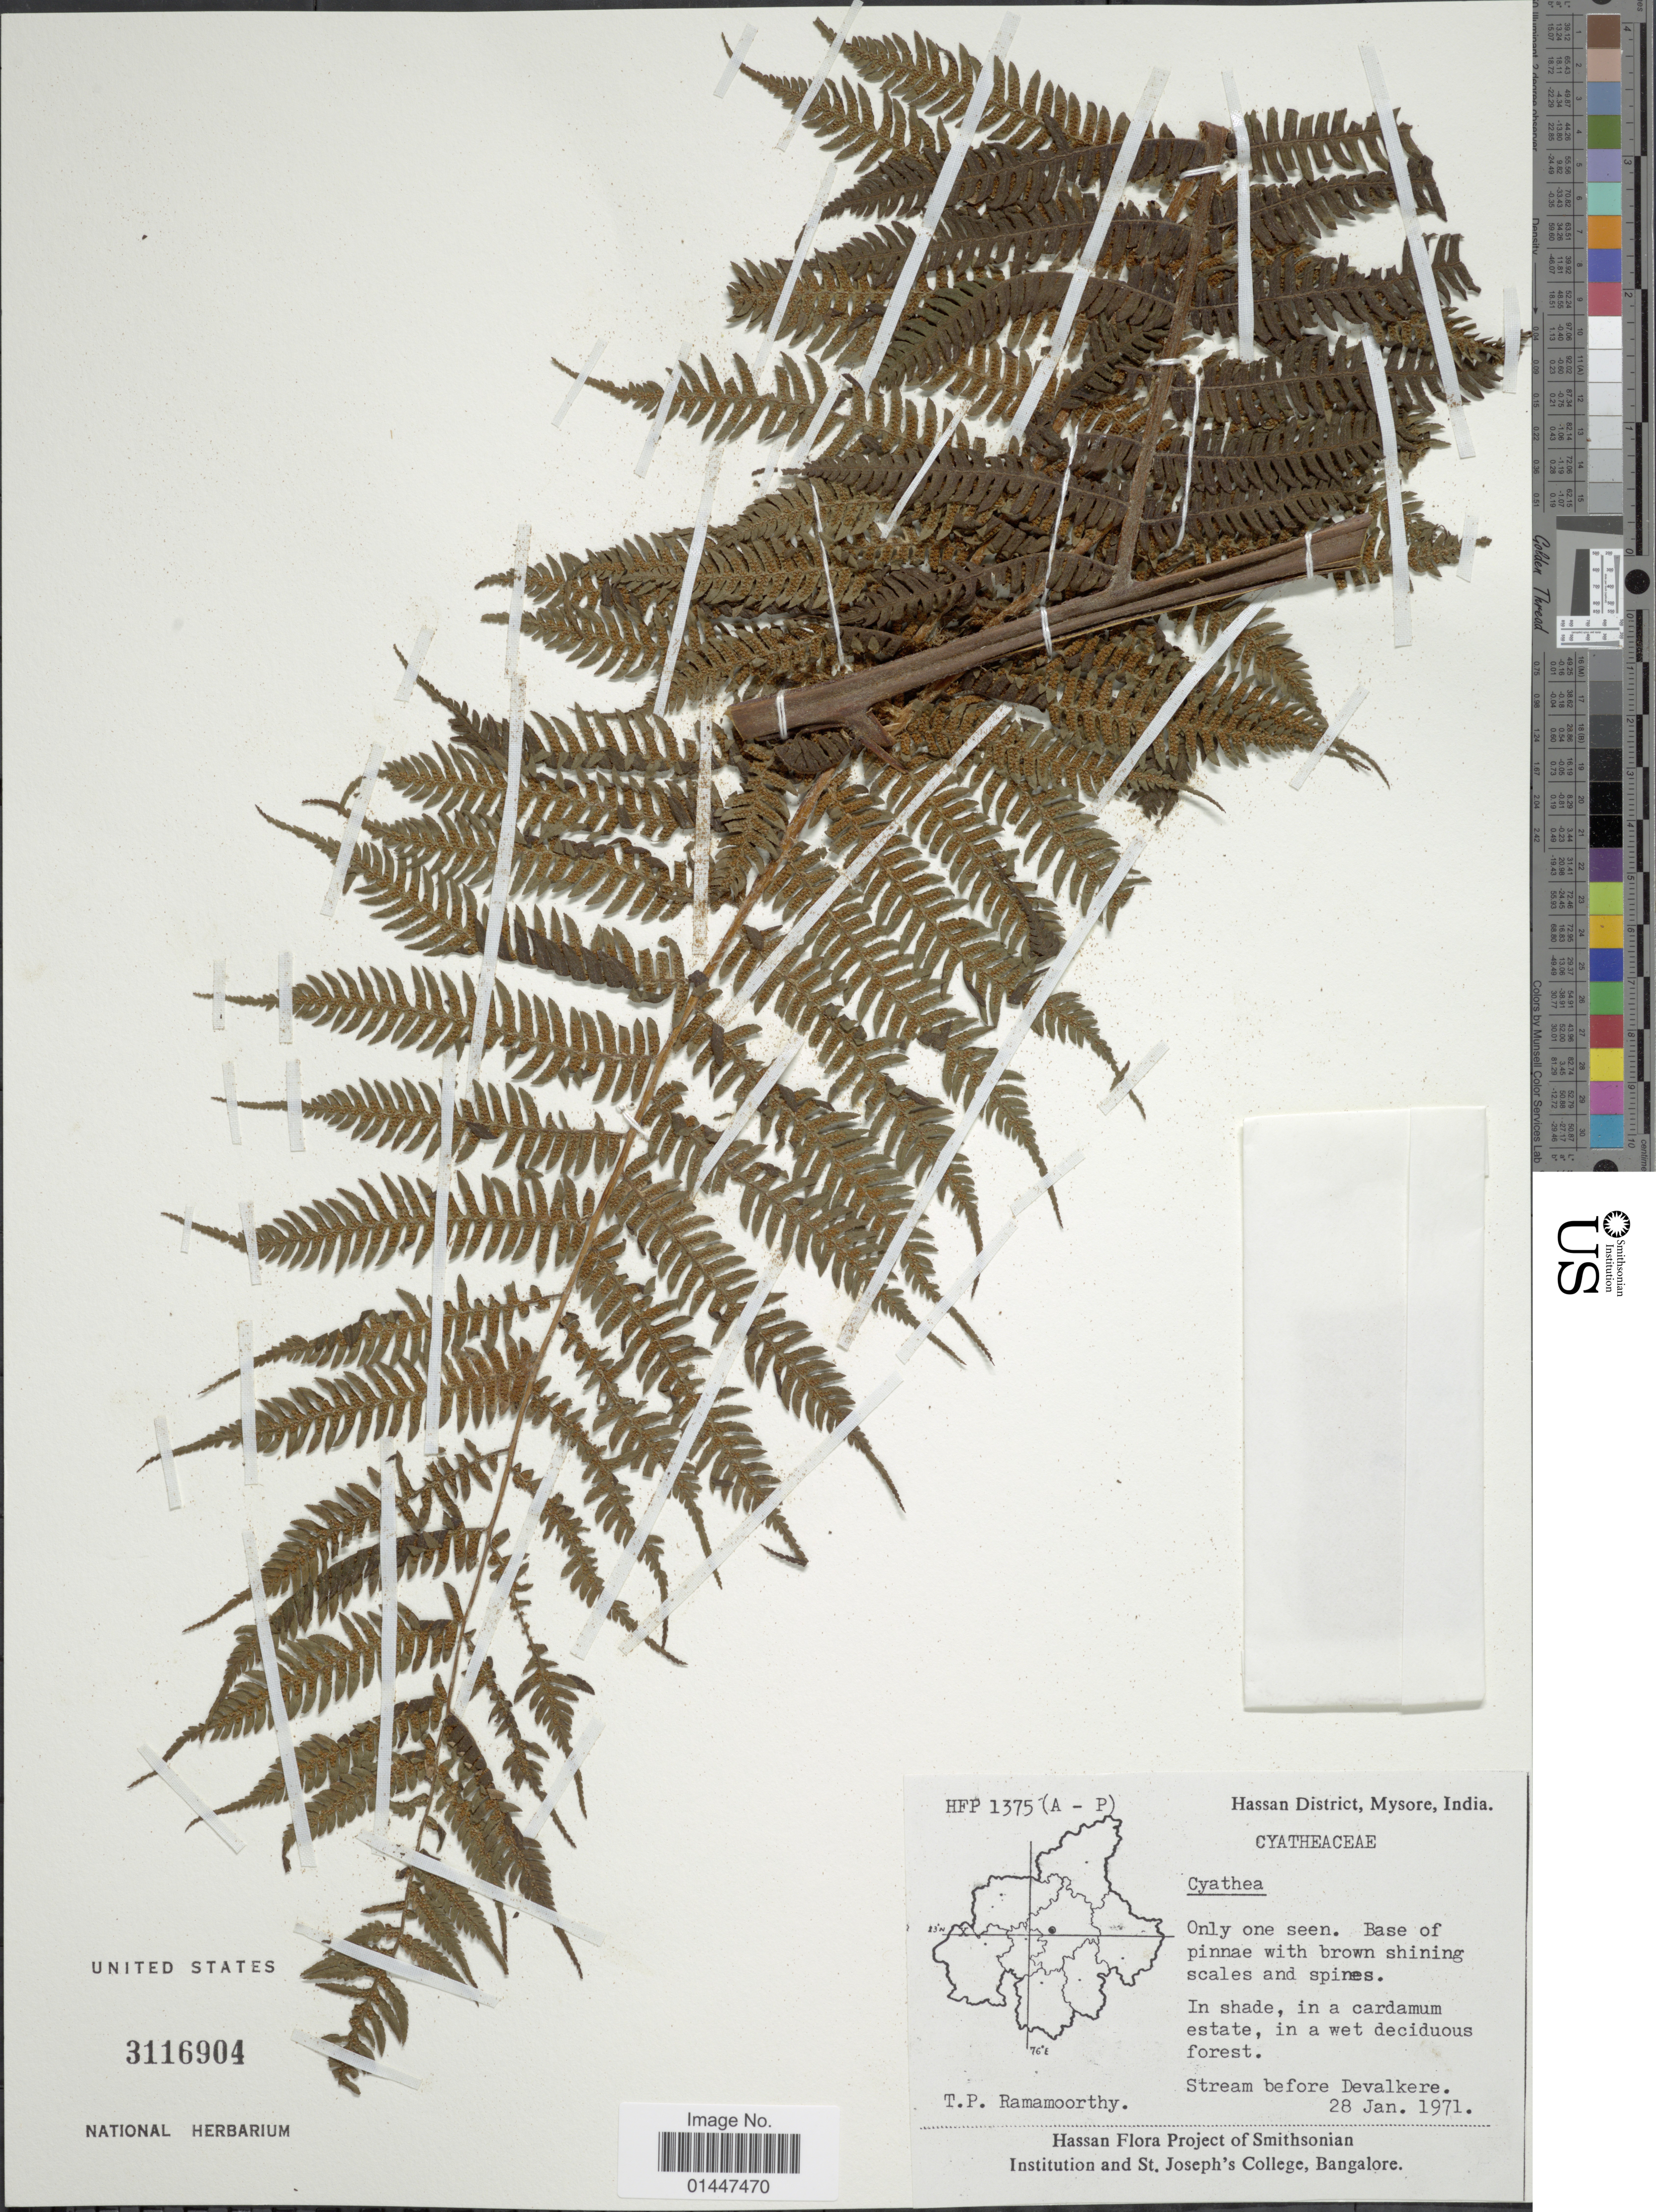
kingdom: Plantae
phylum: Tracheophyta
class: Polypodiopsida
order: Cyatheales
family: Cyatheaceae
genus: Sphaeropteris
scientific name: Sphaeropteris sp.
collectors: T. P. Ramamoorthy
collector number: HFP1375(A-P)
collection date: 1971-01-28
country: India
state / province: Karnataka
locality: Hassan District, Mysore. In shade, in a cardamum estate, in a wet deciduous forest. Stream before Devalkere.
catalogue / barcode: US 3116904